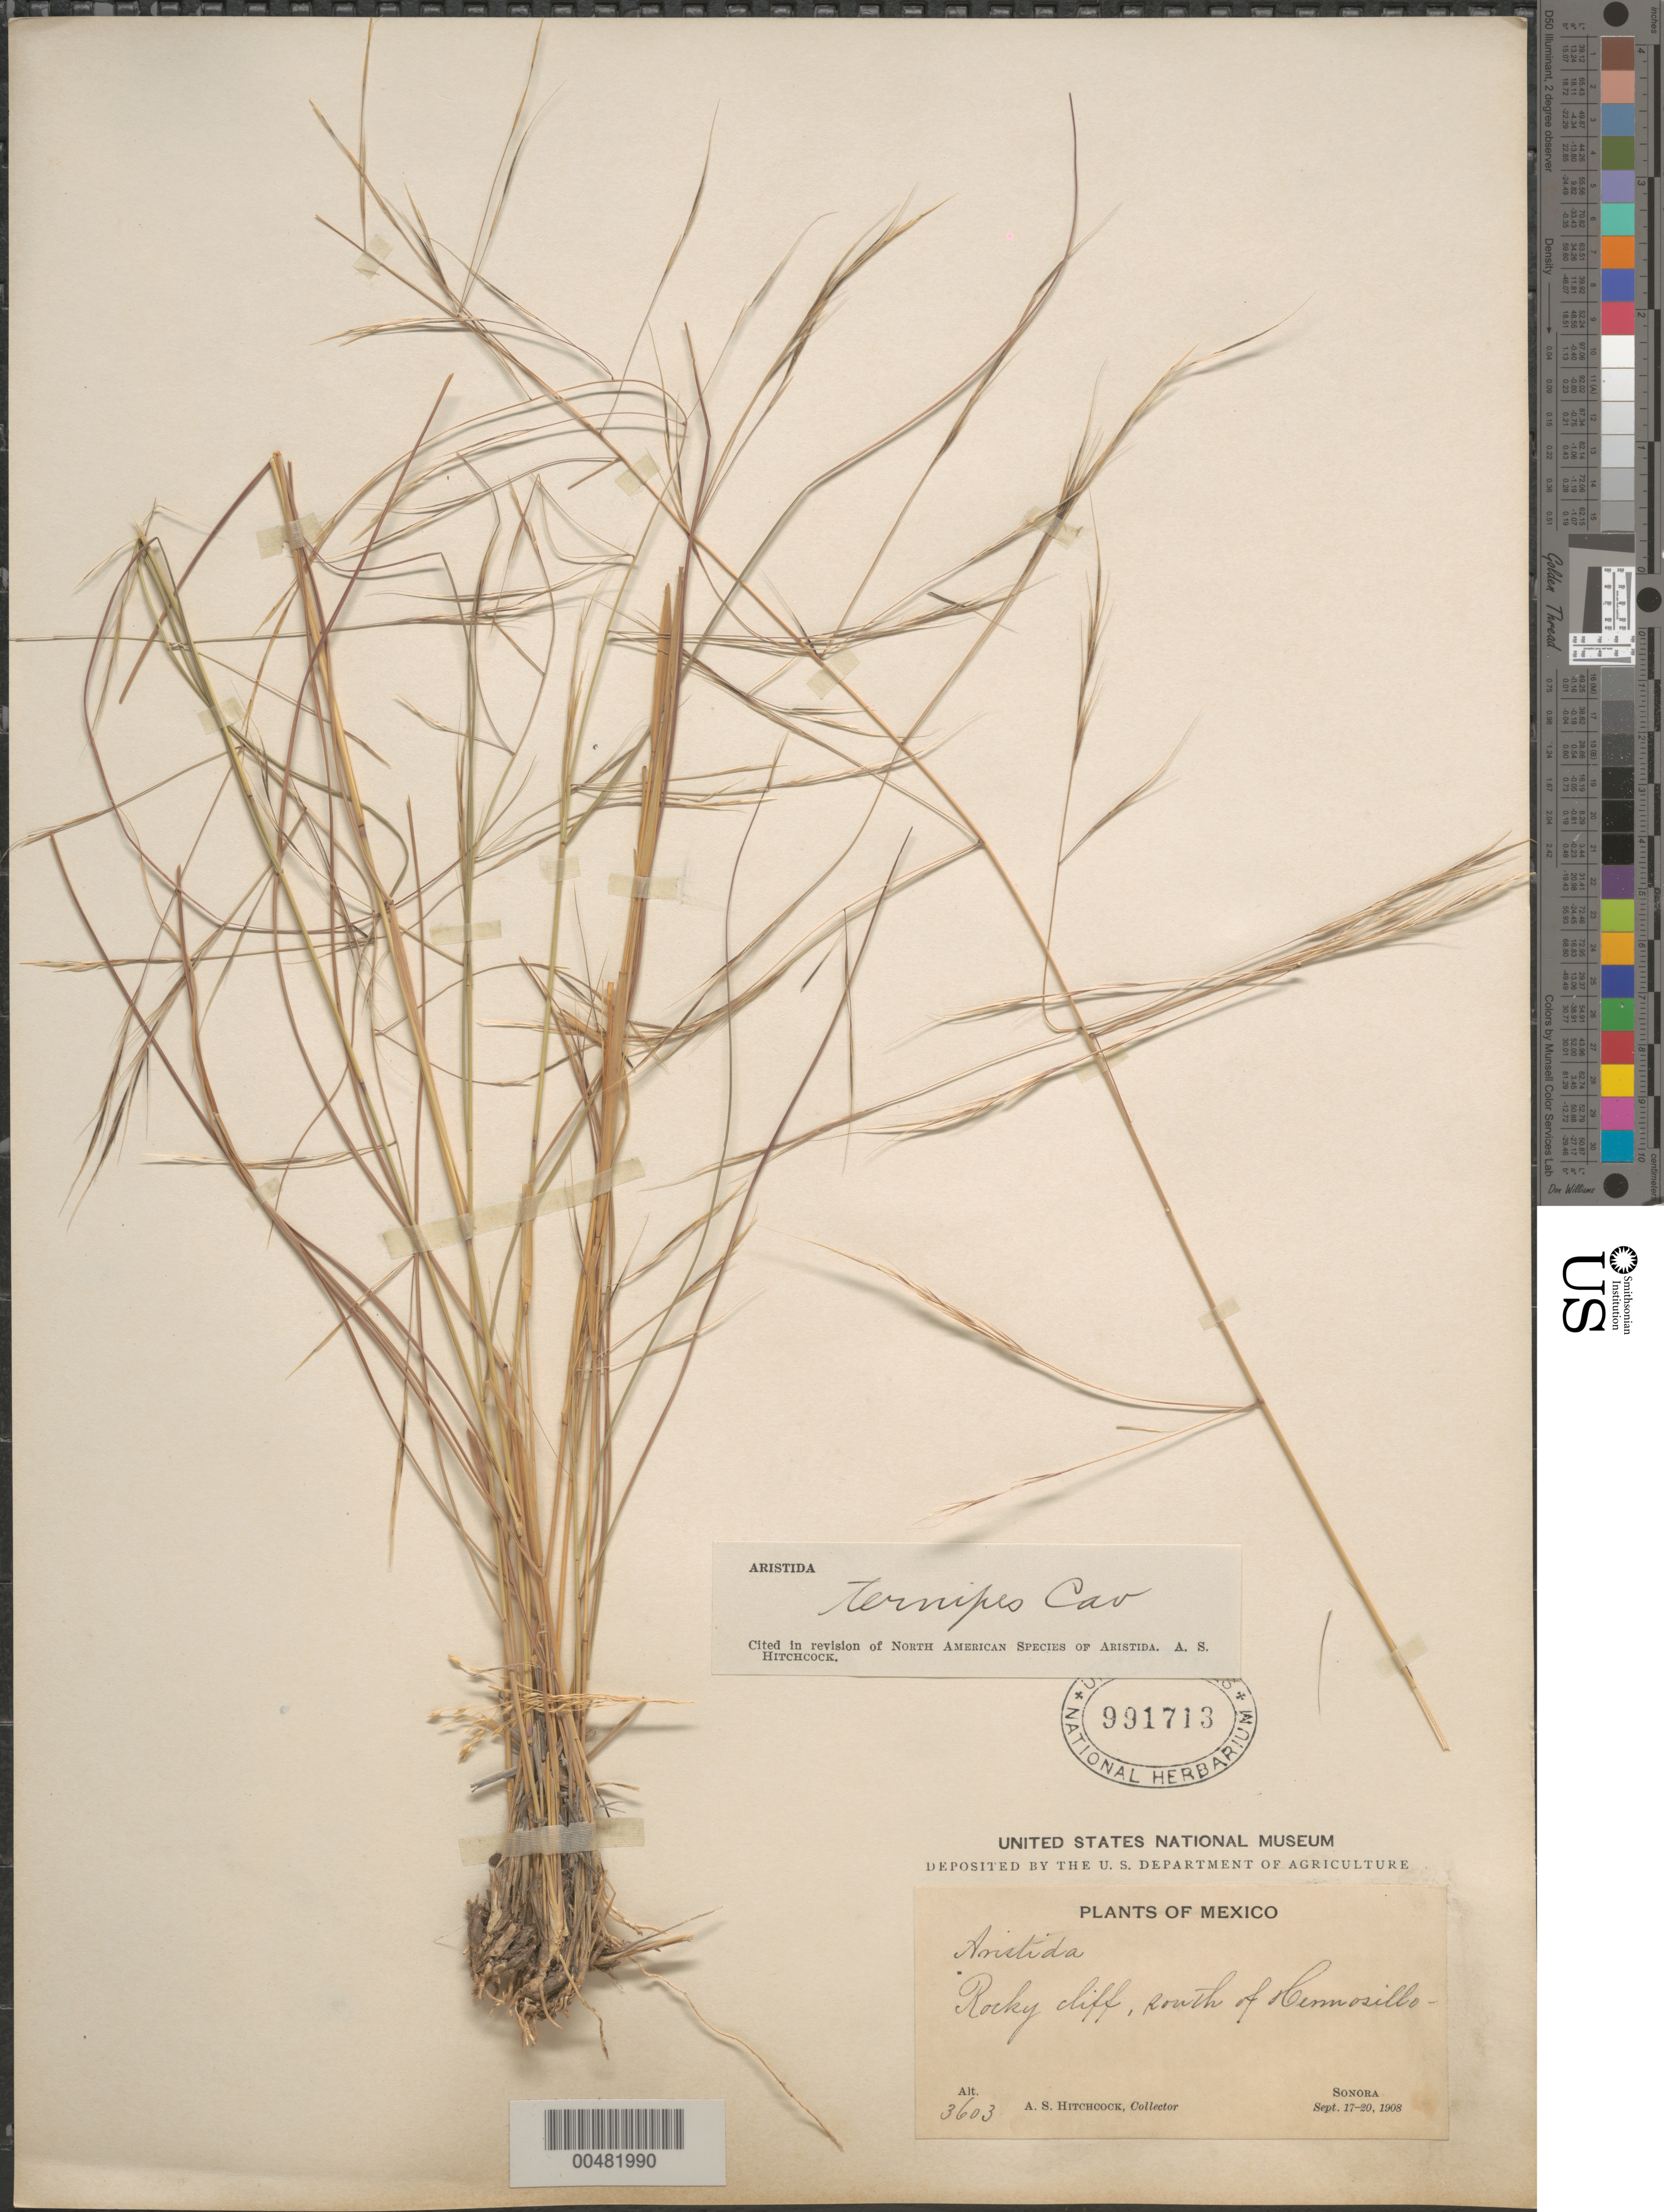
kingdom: Plantae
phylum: Tracheophyta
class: Liliopsida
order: Poales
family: Poaceae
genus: Aristida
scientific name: Aristida ternipes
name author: Cav.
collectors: A. S. Hitchcock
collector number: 3603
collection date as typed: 17 Sep 1908 to 20 Sep 1908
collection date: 1908-09-17/1908-09-20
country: Mexico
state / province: Sonora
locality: South of Hermosillo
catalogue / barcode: US 991713